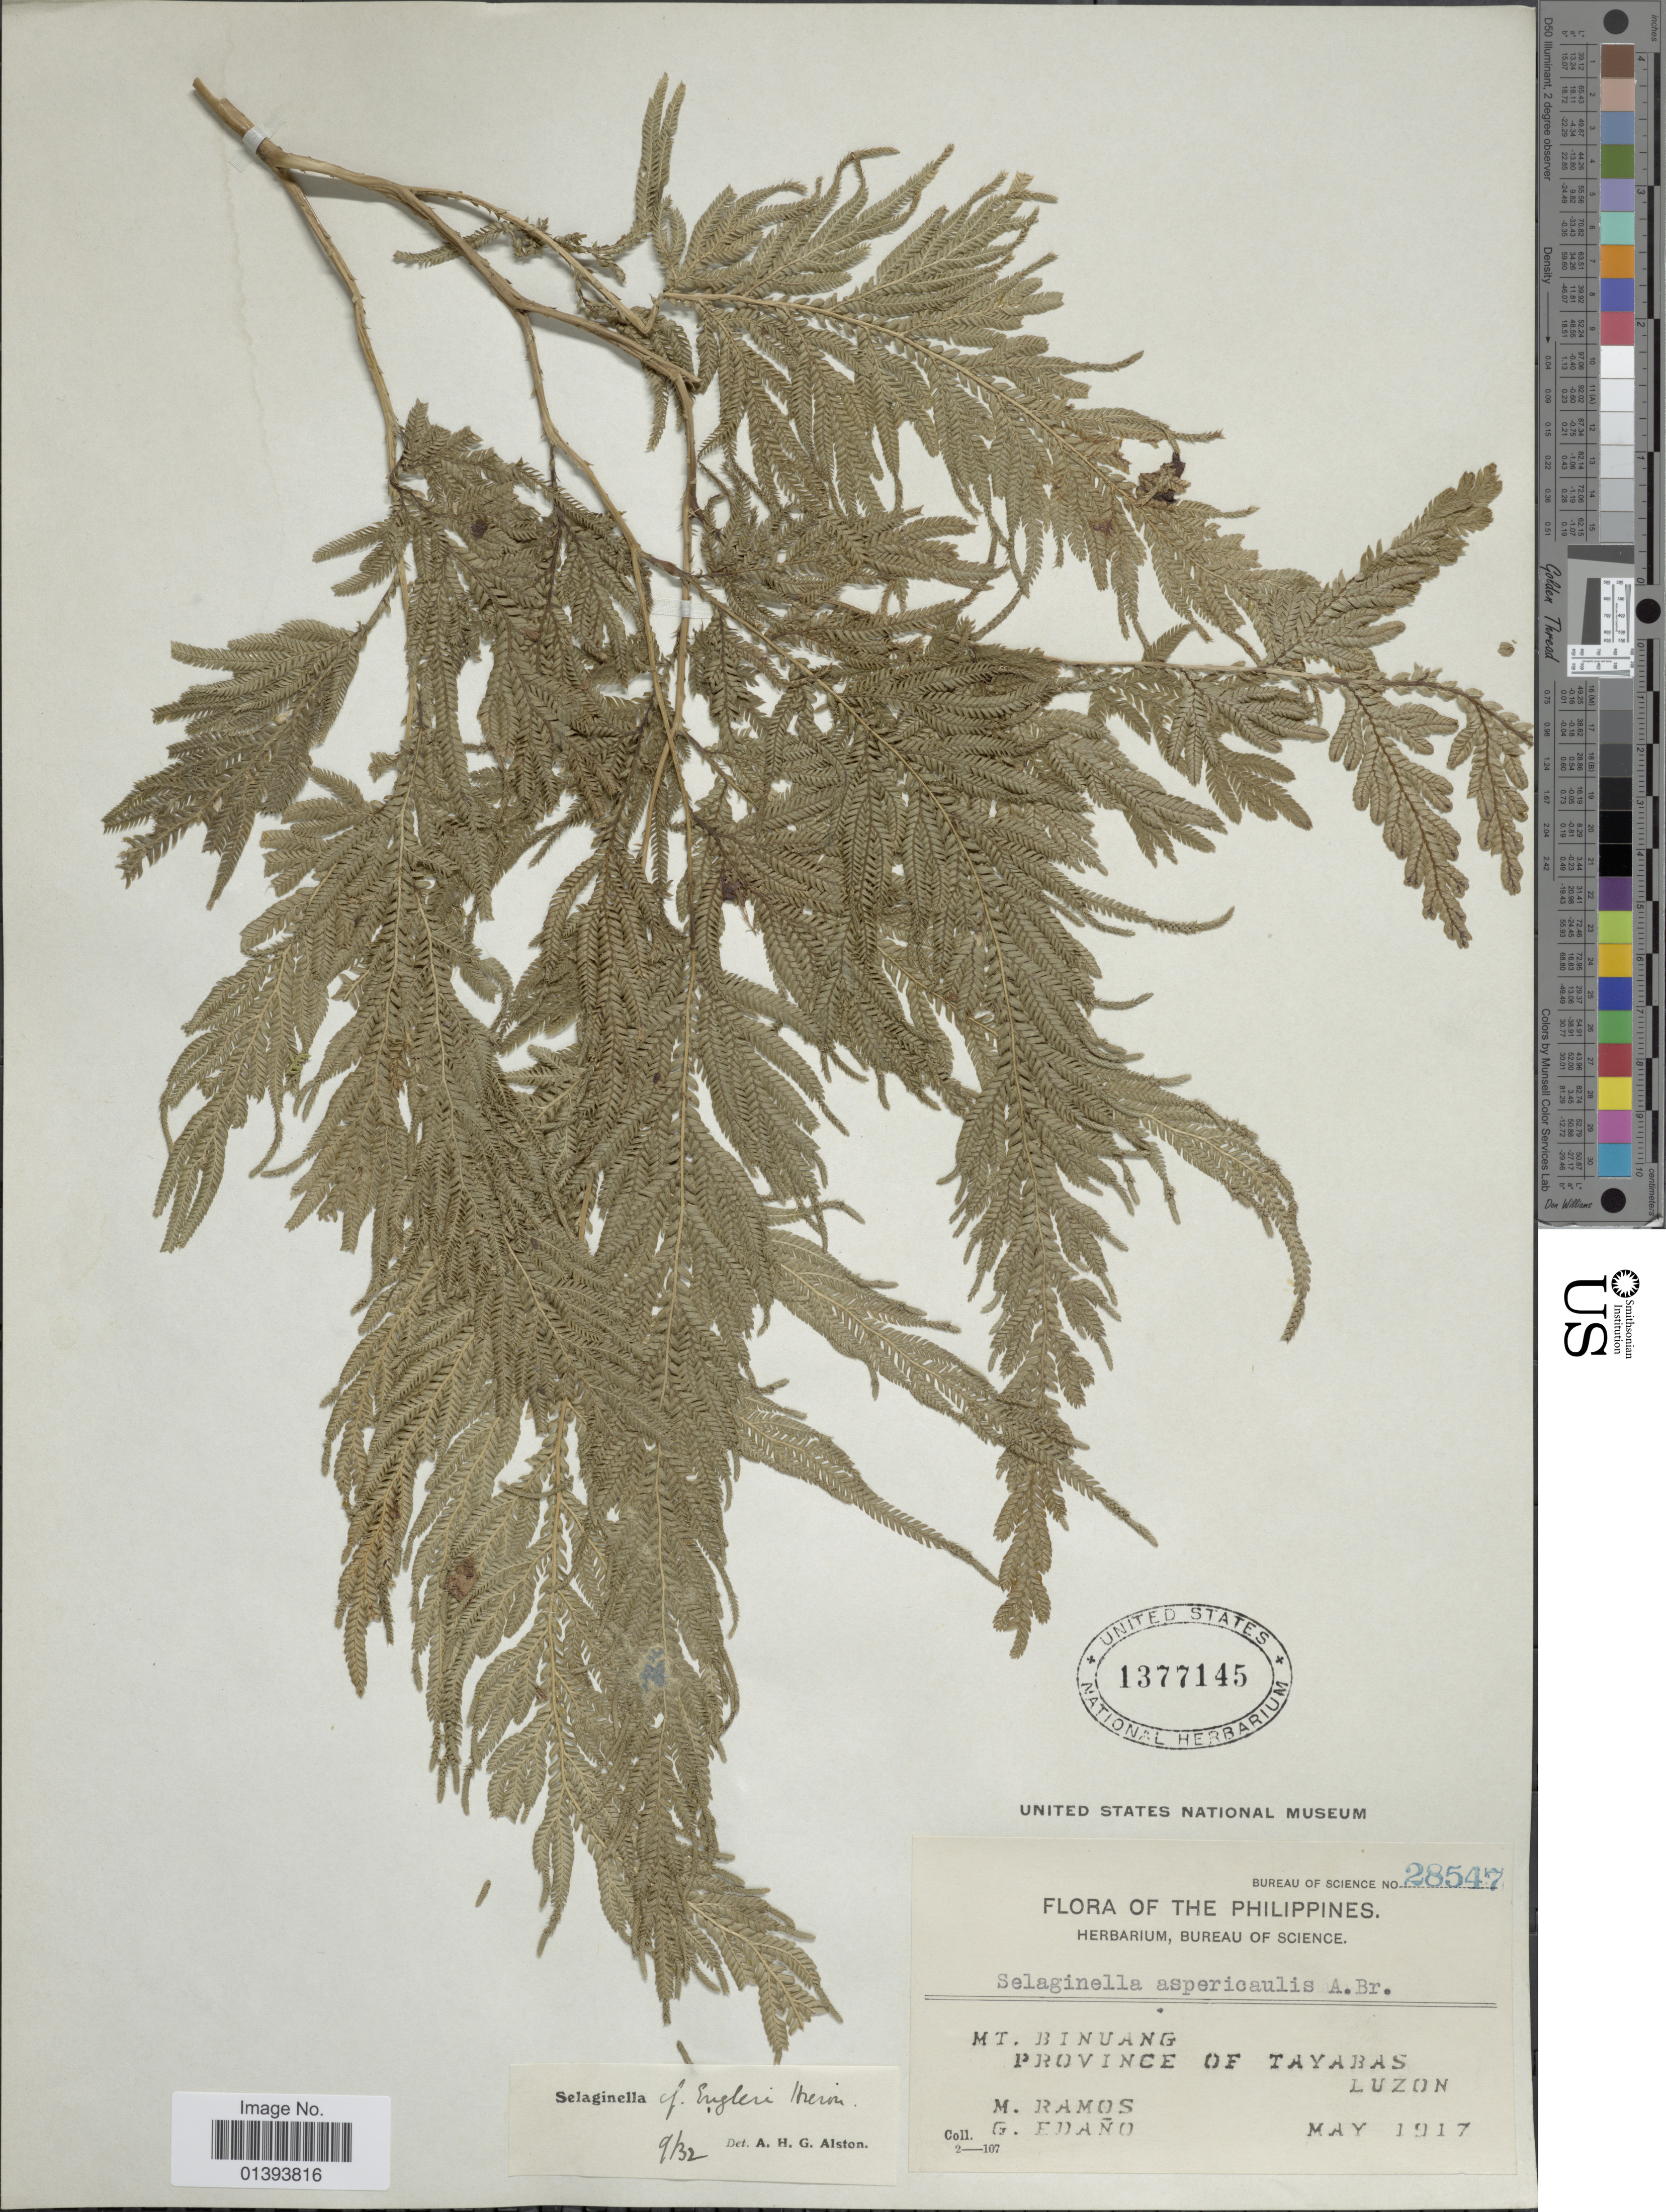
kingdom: Plantae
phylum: Tracheophyta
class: Lycopodiopsida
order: Selaginellales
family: Selaginellaceae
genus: Selaginella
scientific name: Selaginella engleri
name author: Hieron.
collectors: M. Ramos & G. Edaño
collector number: Bureau of Science 28547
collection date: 1917-05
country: Philippines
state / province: Central Luzon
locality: Mt. Binuang, Province of Tayabas, Luzon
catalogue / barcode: US 1377145